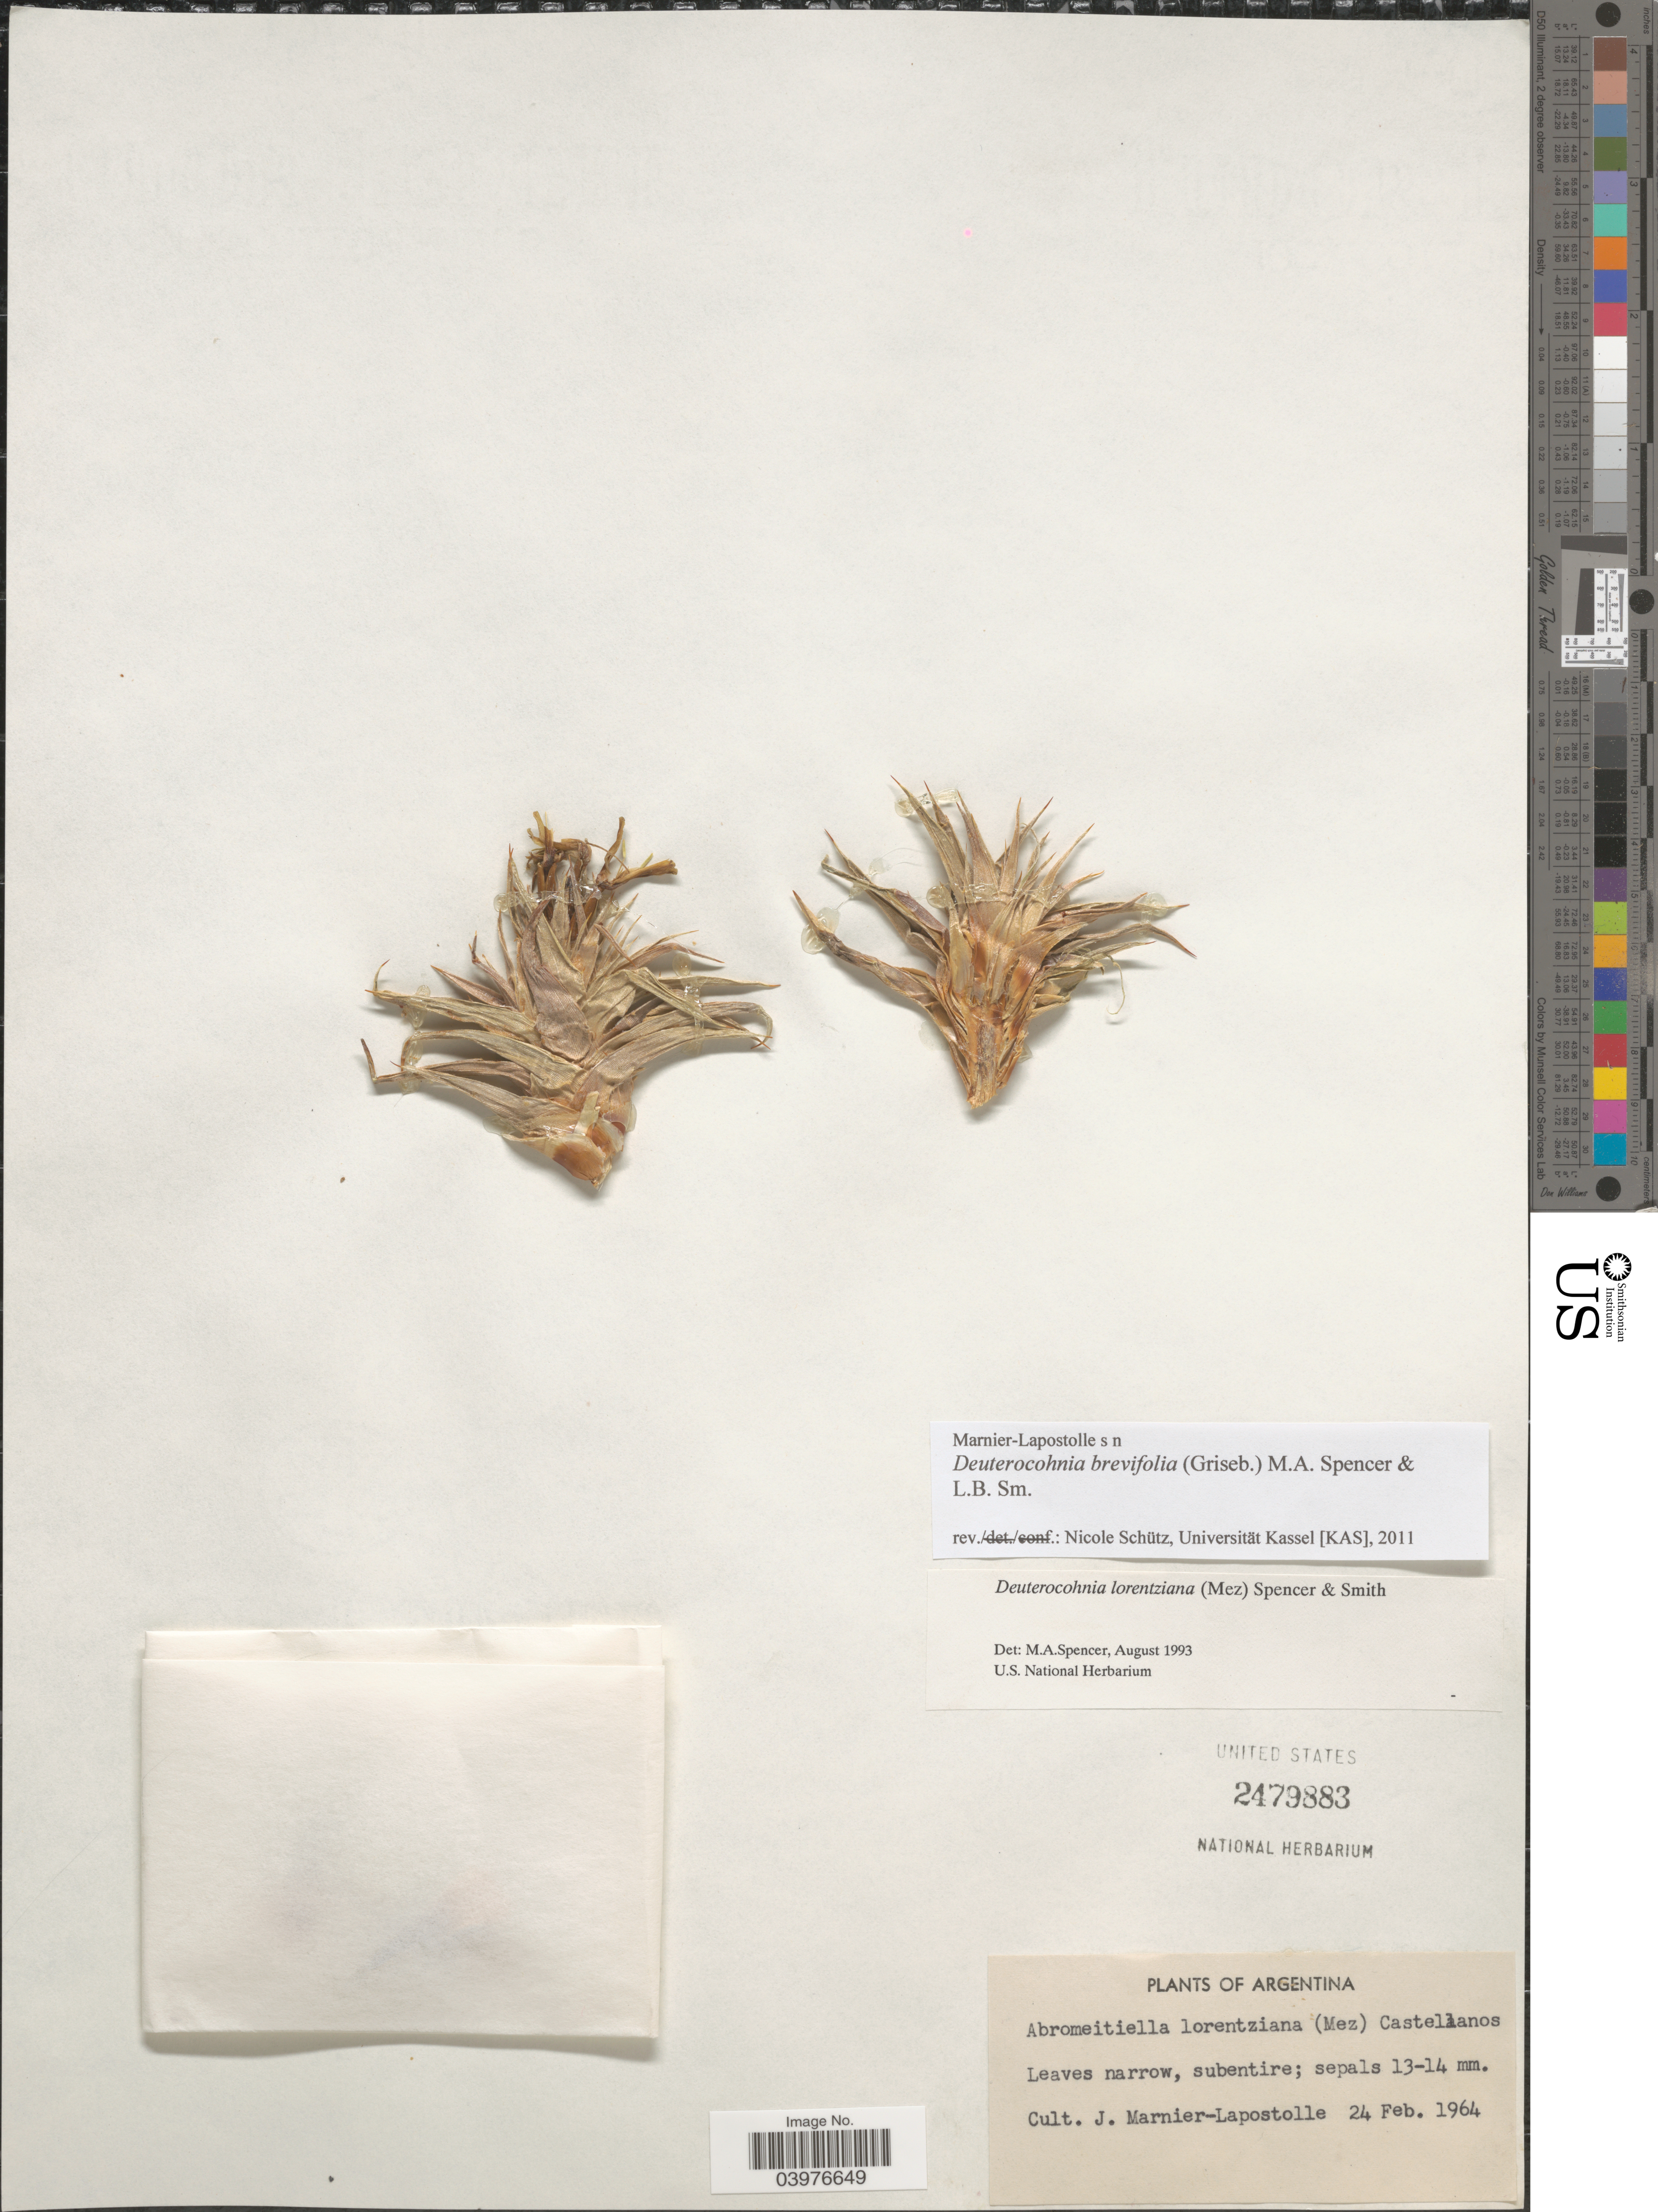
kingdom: Plantae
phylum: Tracheophyta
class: Liliopsida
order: Poales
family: Bromeliaceae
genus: Deuterocohnia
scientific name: Deuterocohnia brevifolia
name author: (Griseb.) M.A. Spencer & L.B. Sm.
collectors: J. Marnier-Lapostolle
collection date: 1964-02-24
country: Argentina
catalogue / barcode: US 2479883